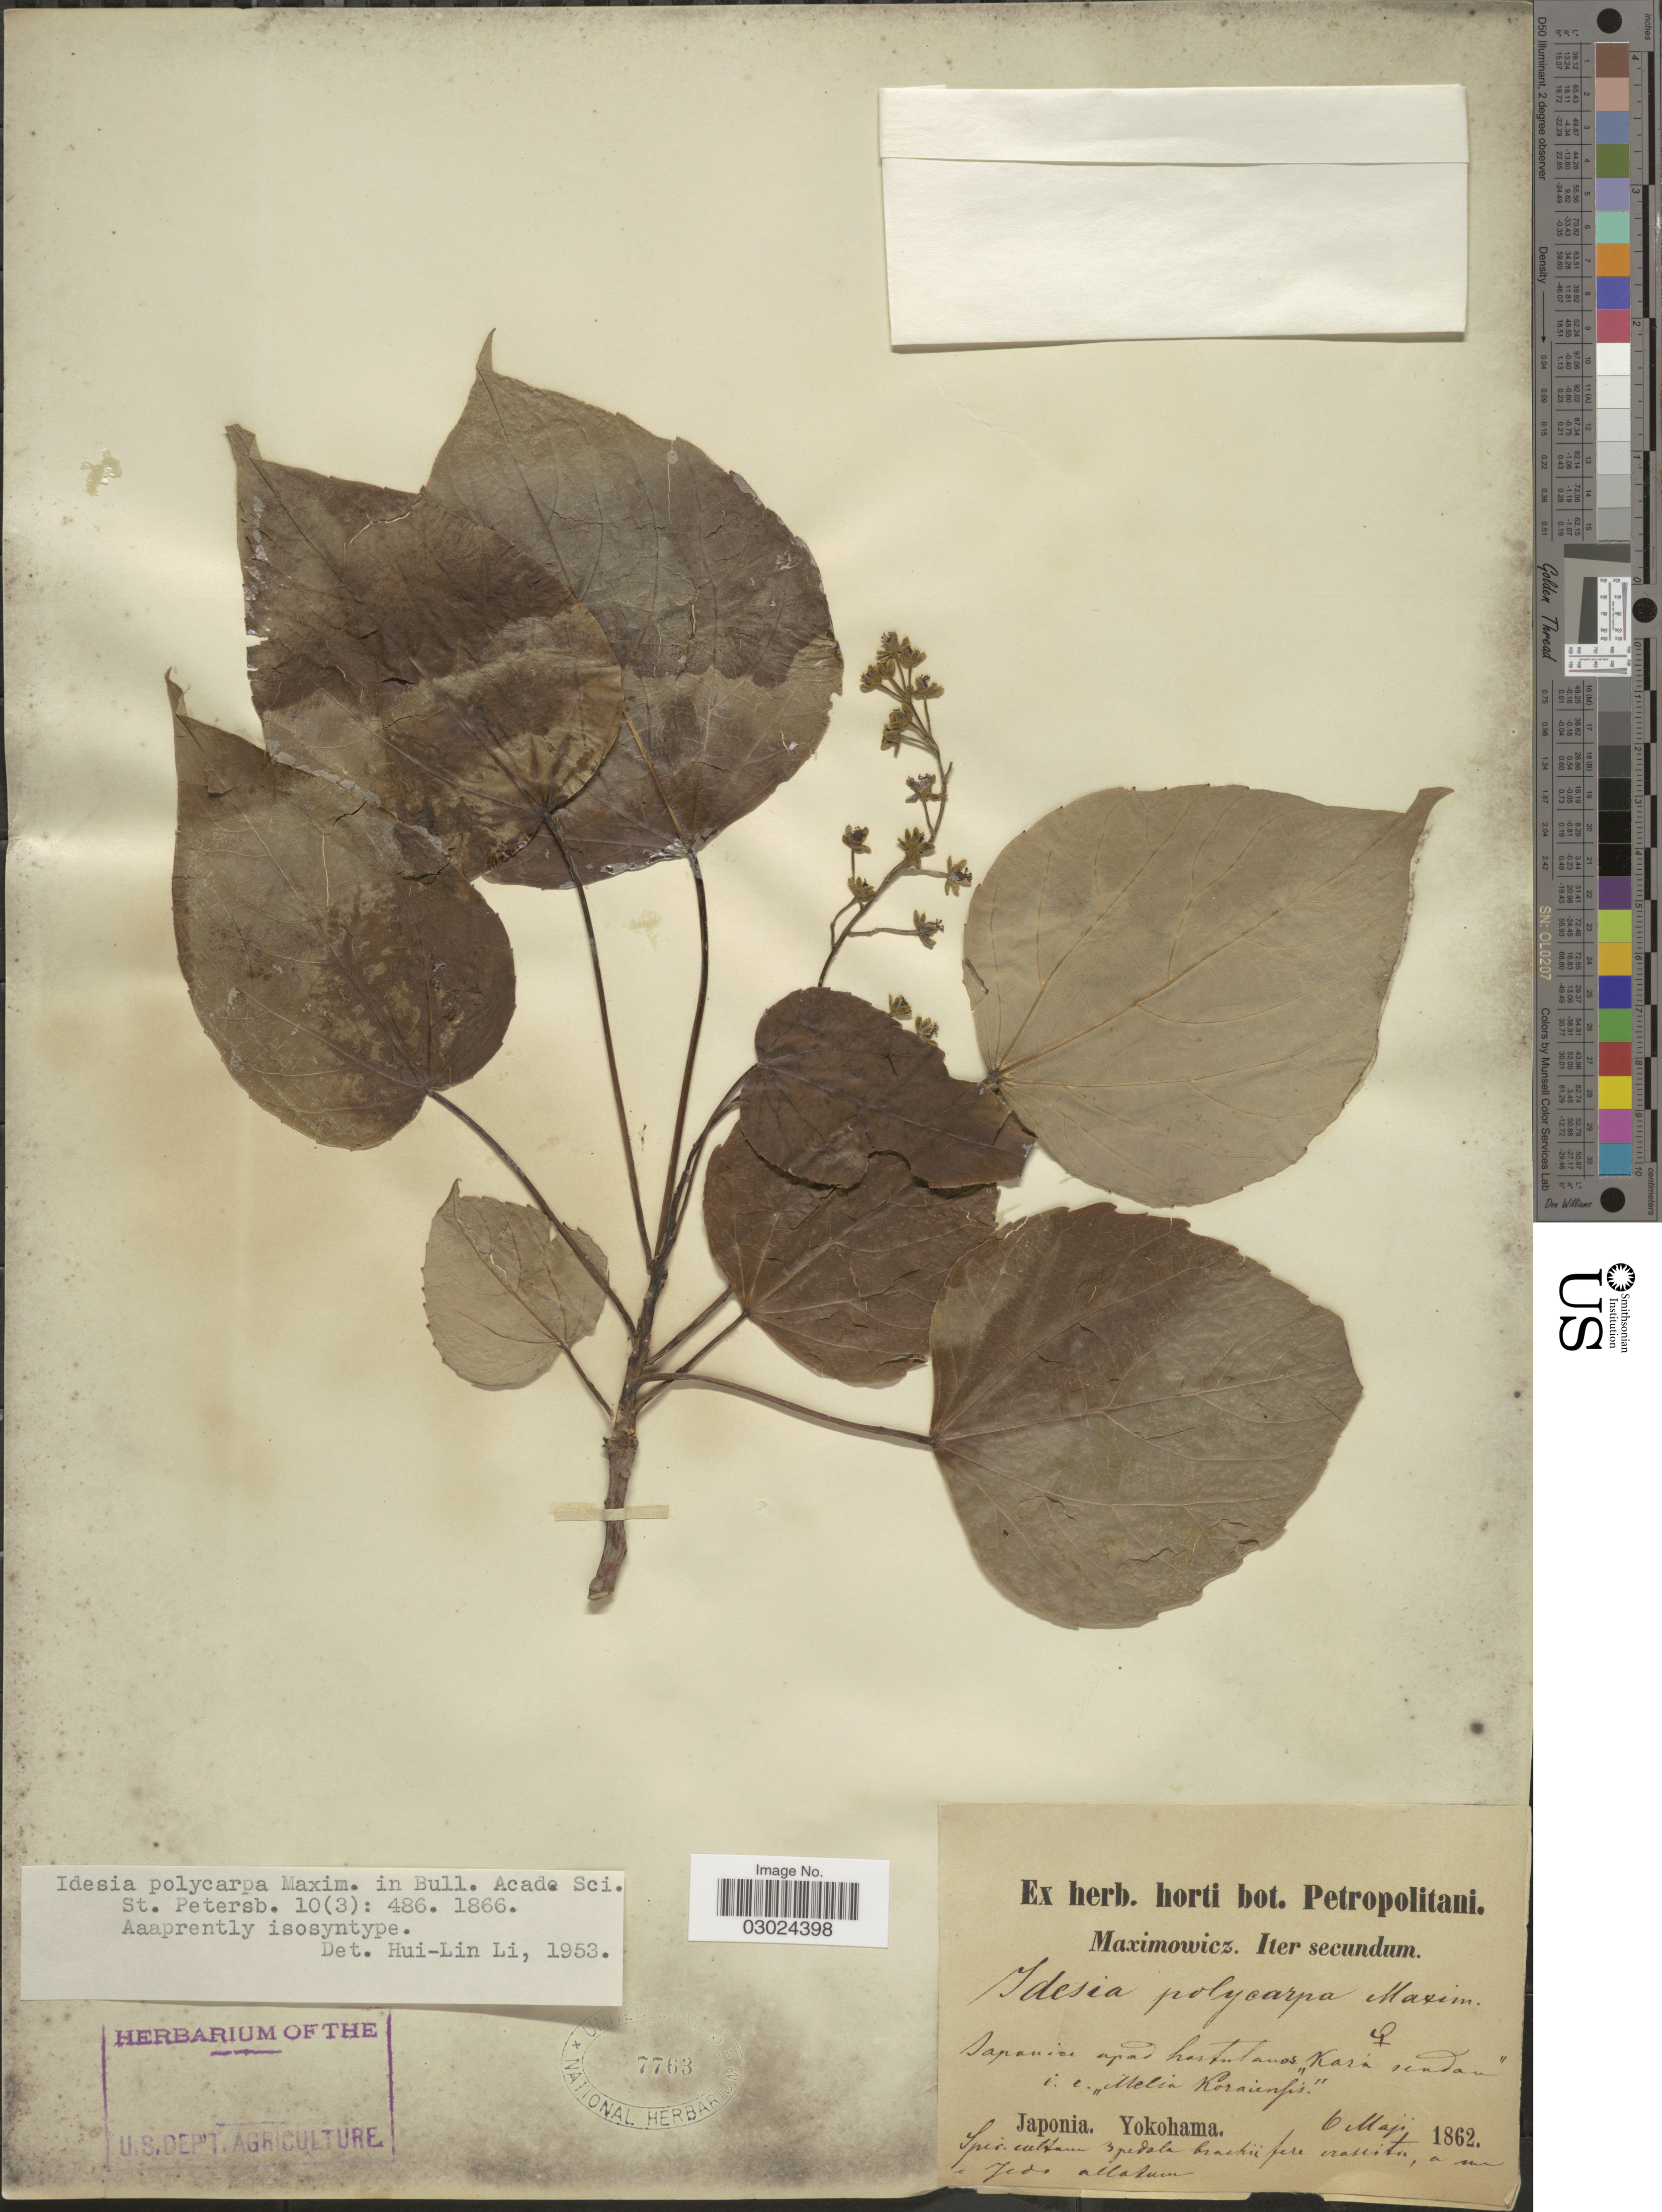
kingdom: Plantae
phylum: Tracheophyta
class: Magnoliopsida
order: Malpighiales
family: Salicaceae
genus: Idesia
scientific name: Idesia polycarpa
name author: Maxim.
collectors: Maximowicz, --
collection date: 1862-05-06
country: Japan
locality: Yokohama.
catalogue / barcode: US 7763